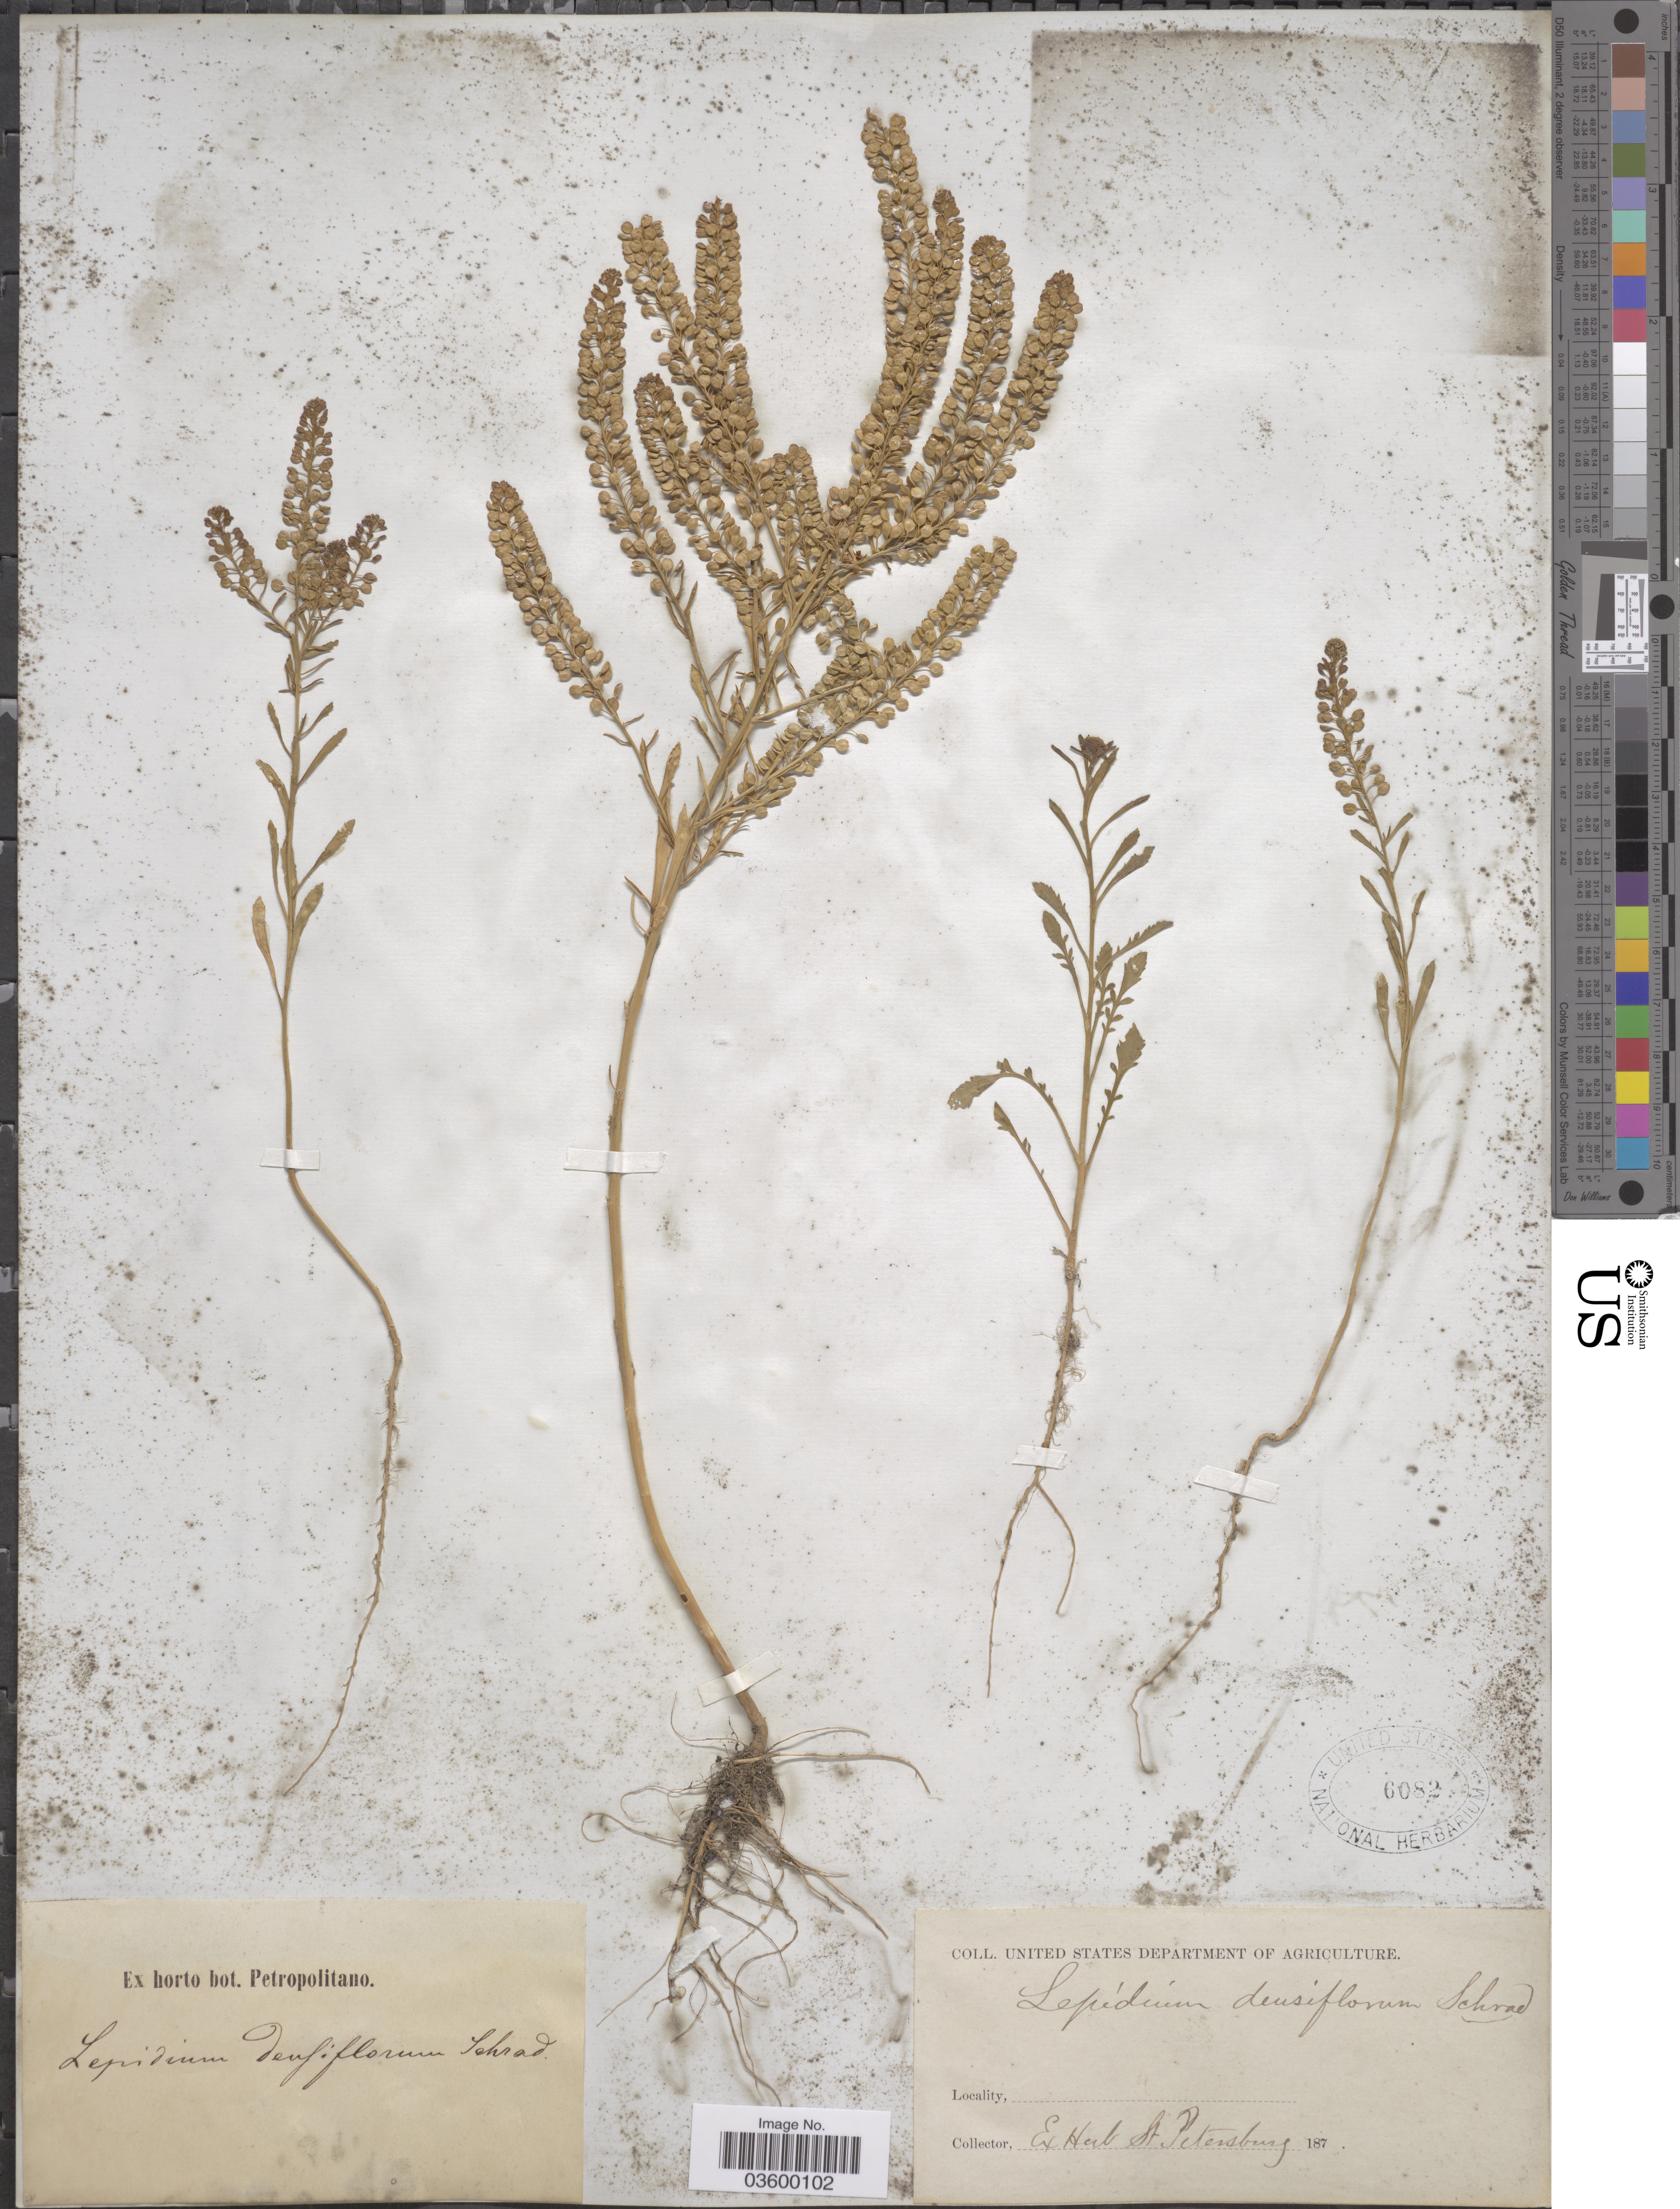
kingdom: Plantae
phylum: Tracheophyta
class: Magnoliopsida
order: Brassicales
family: Brassicaceae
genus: Lepidium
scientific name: Lepidium densiflorum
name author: Schrad.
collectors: ex Horto Bot. Petropolitano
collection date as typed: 187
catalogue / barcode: US 6082